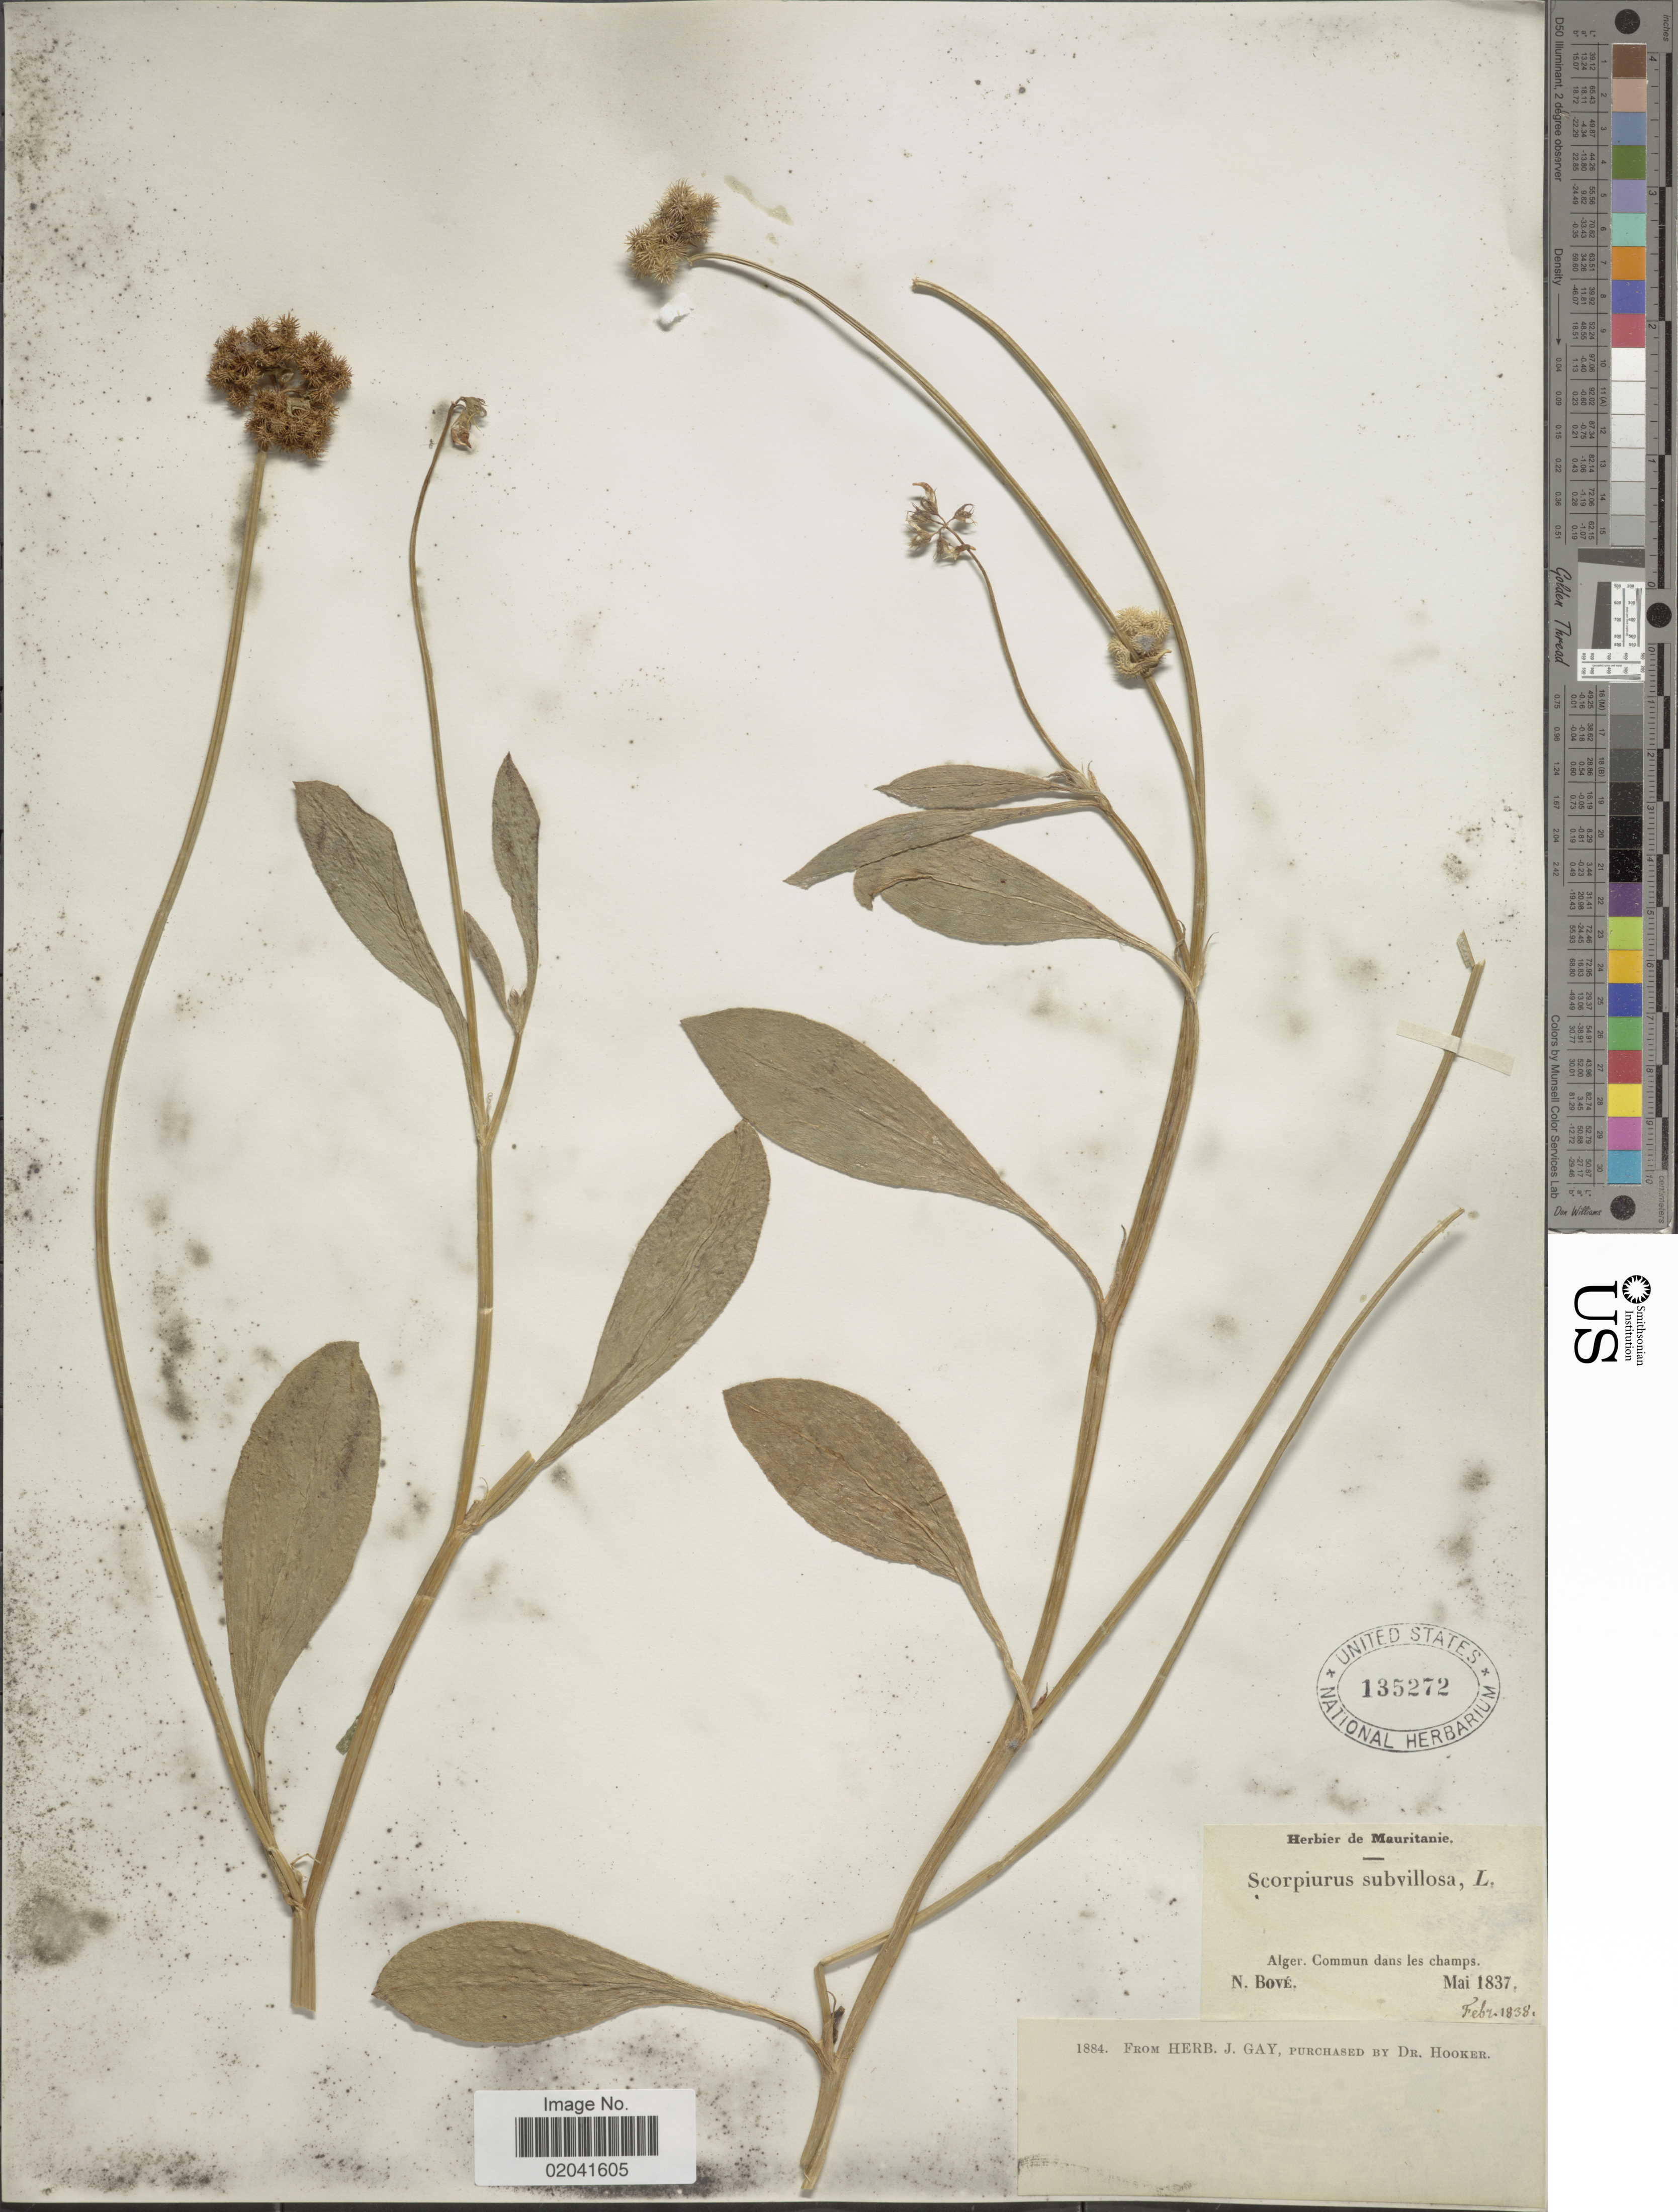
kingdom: Plantae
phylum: Tracheophyta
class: Magnoliopsida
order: Fabales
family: Fabaceae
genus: Scorpiurus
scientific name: Scorpiurus subvillosa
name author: L.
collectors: N. Bové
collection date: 1837-05/1838-02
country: Algeria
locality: Alger. Commun dans les champs.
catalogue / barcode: US 135272